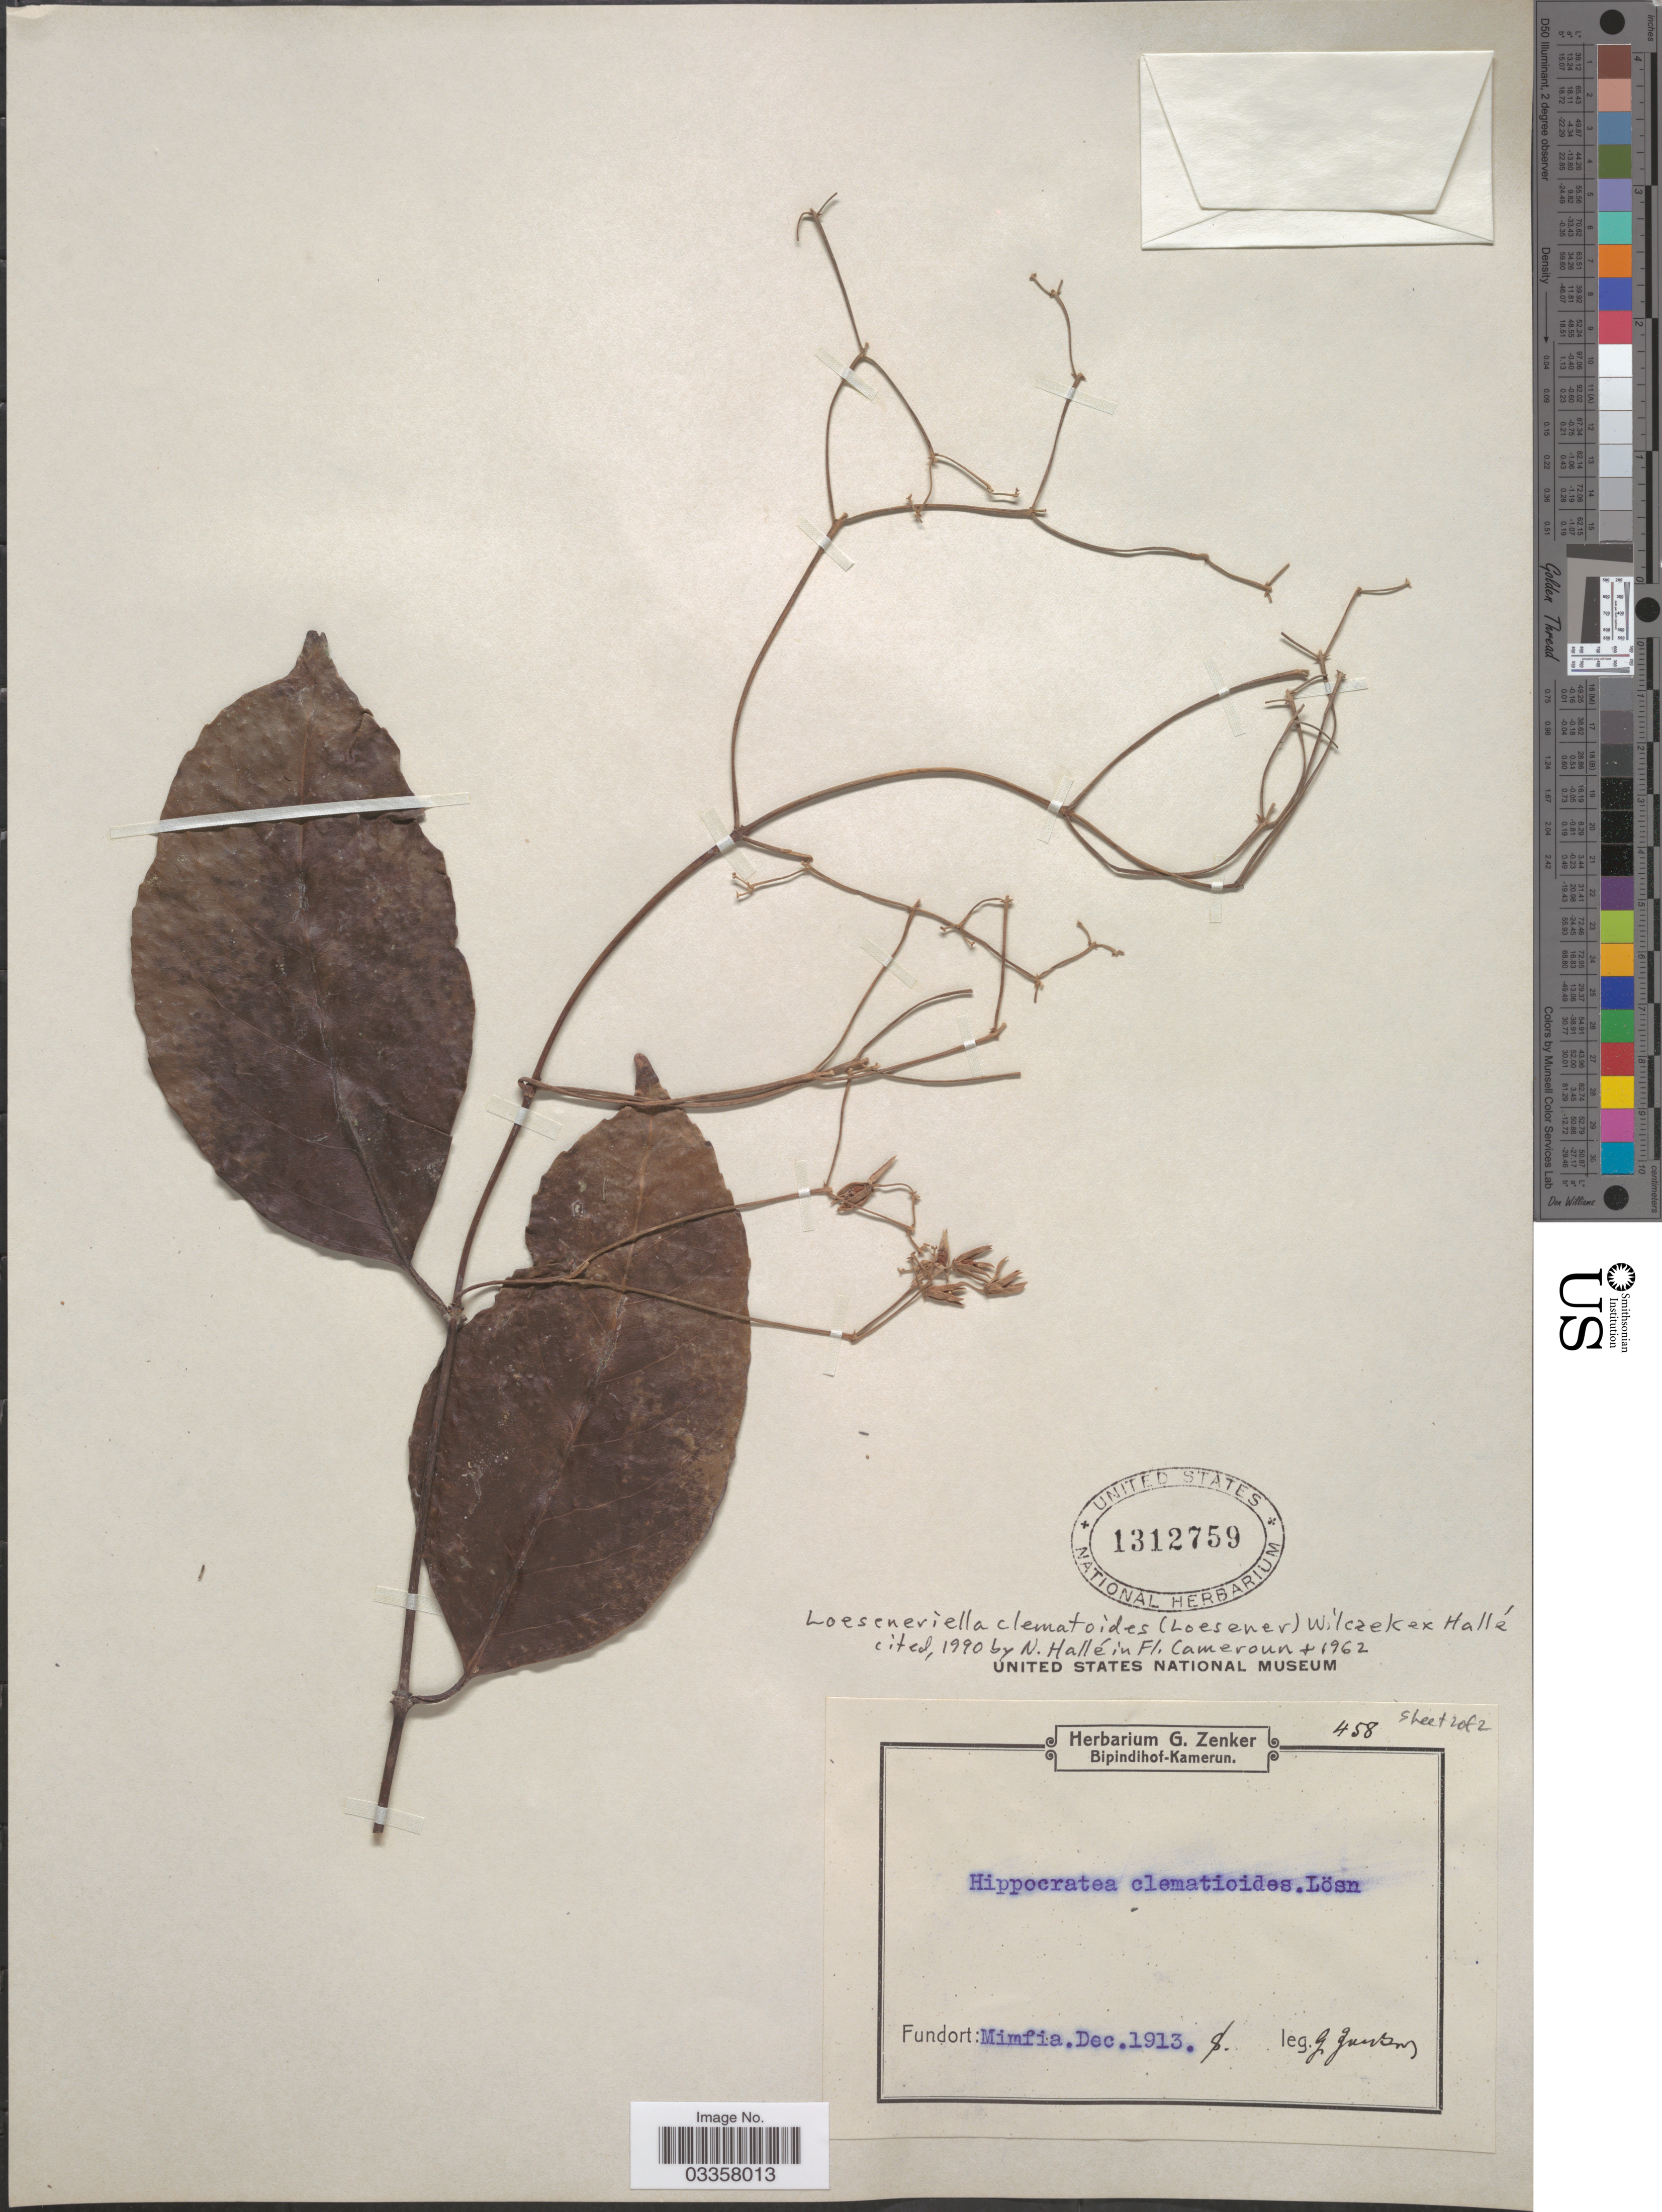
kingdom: Plantae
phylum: Tracheophyta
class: Magnoliopsida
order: Celastrales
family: Celastraceae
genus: Loeseneriella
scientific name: Loeseneriella clematoides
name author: (Loes.) R. Wilczek ex N. Hallé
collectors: G. A. Zenker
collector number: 548?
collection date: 1913-12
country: Cameroon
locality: Mimfia.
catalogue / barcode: US 1312759